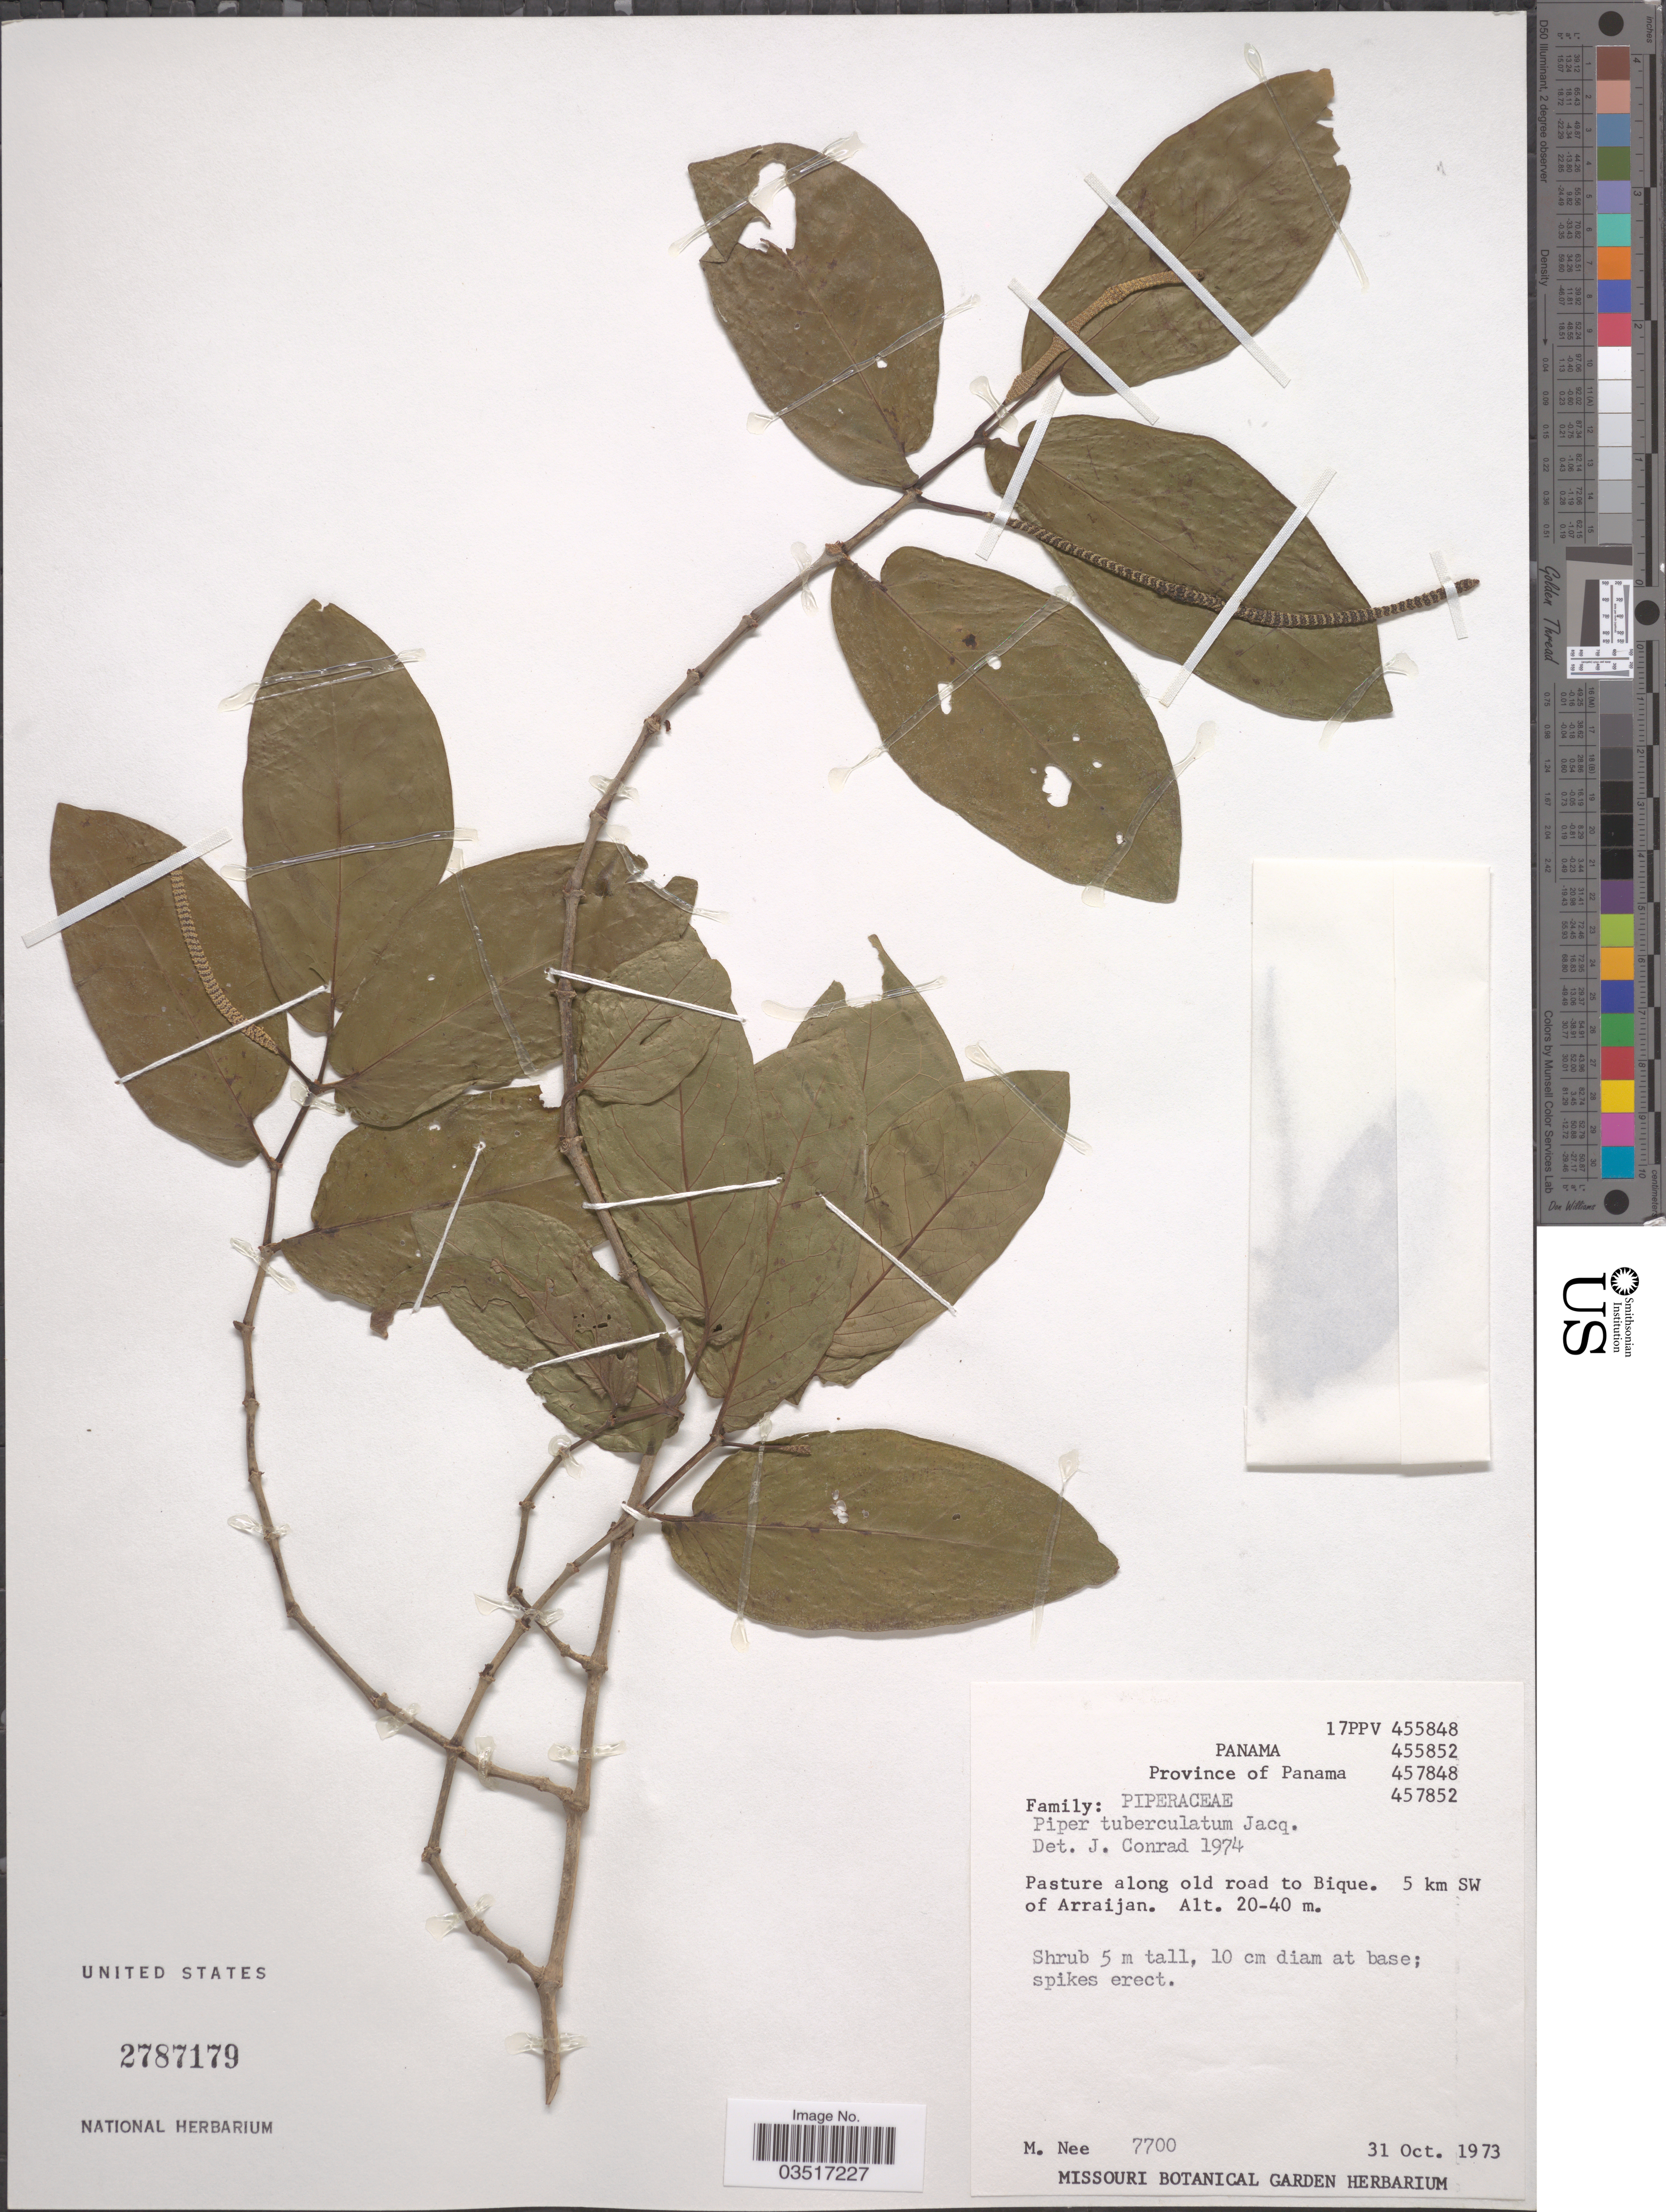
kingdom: Plantae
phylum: Tracheophyta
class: Magnoliopsida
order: Piperales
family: Piperaceae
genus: Piper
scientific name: Piper tuberculatum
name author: Jacq.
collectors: M. Nee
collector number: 7700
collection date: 1973-10-31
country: Panama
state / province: Panamá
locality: Pasture along old road to Bique. 5 km SW of Arraijan.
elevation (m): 20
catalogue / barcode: US 2787179